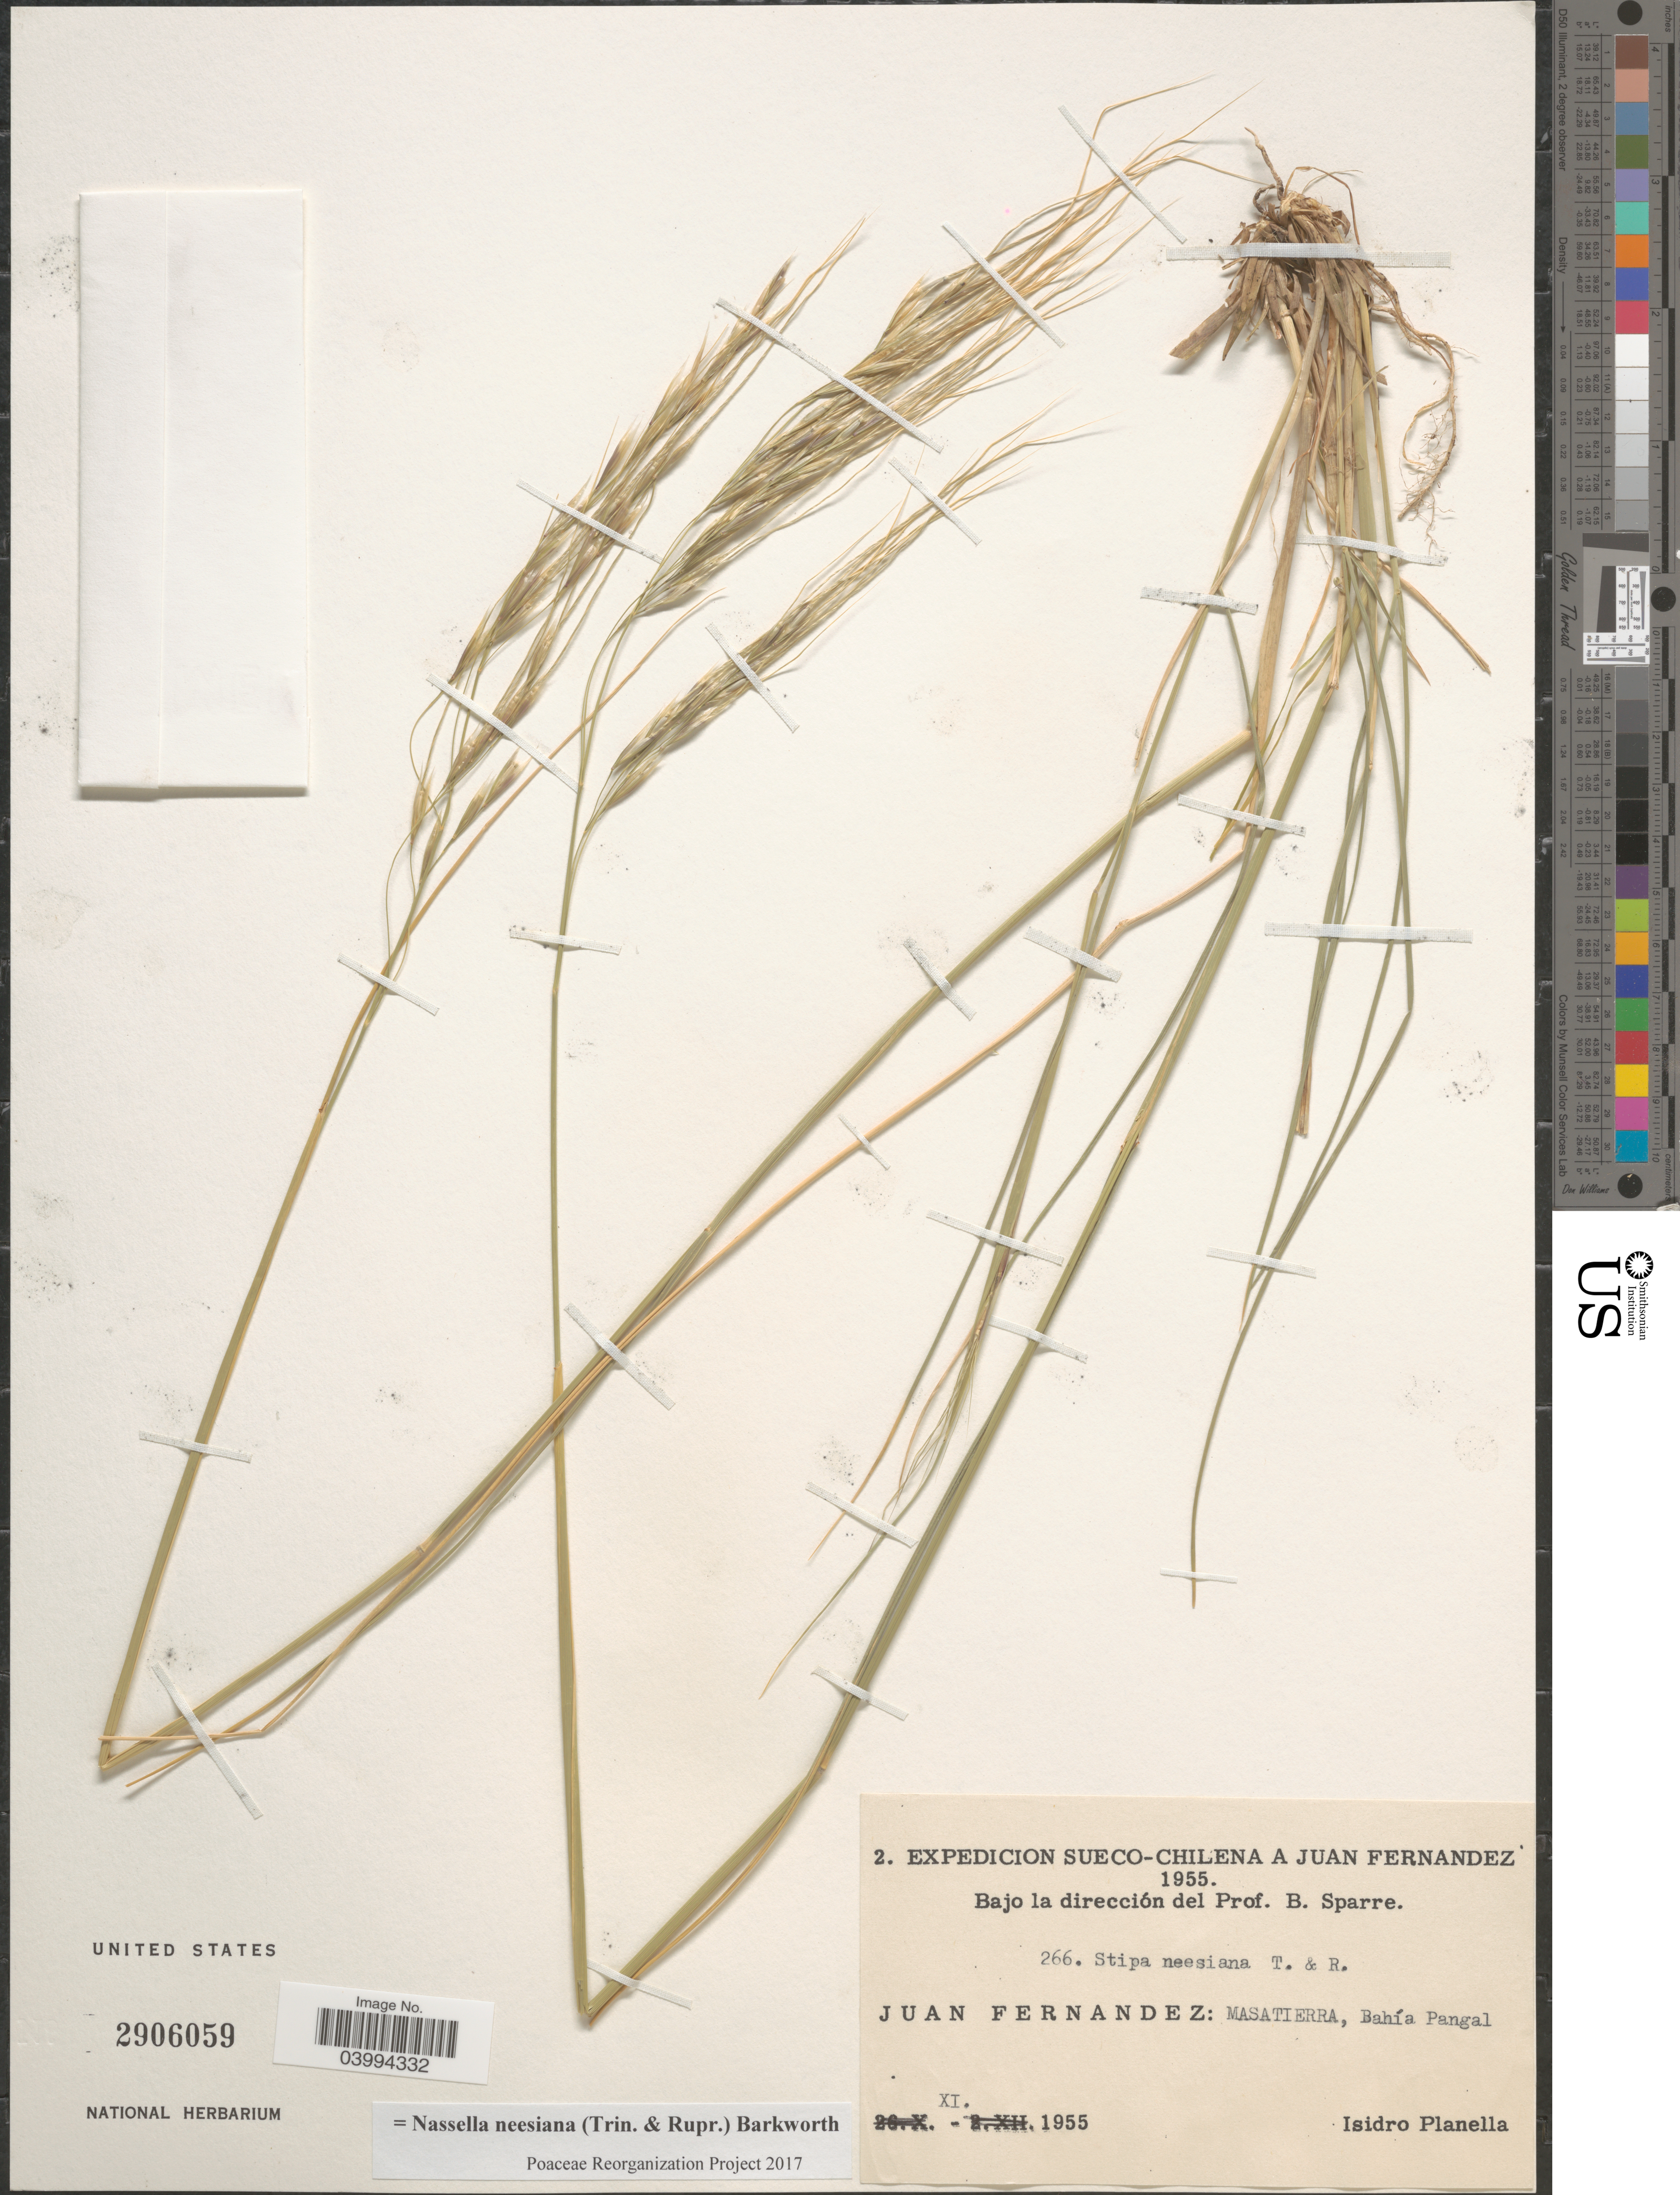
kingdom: Plantae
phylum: Tracheophyta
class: Liliopsida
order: Poales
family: Poaceae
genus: Nassella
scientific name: Nassella neesiana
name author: (Trin. & Rupr.) Barkworth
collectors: I. Planella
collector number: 266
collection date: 1955-11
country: Chile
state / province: Valparaíso (V)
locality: Juan Fernandez: Masatierra, Bahía Pangal.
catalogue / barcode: US 2906059